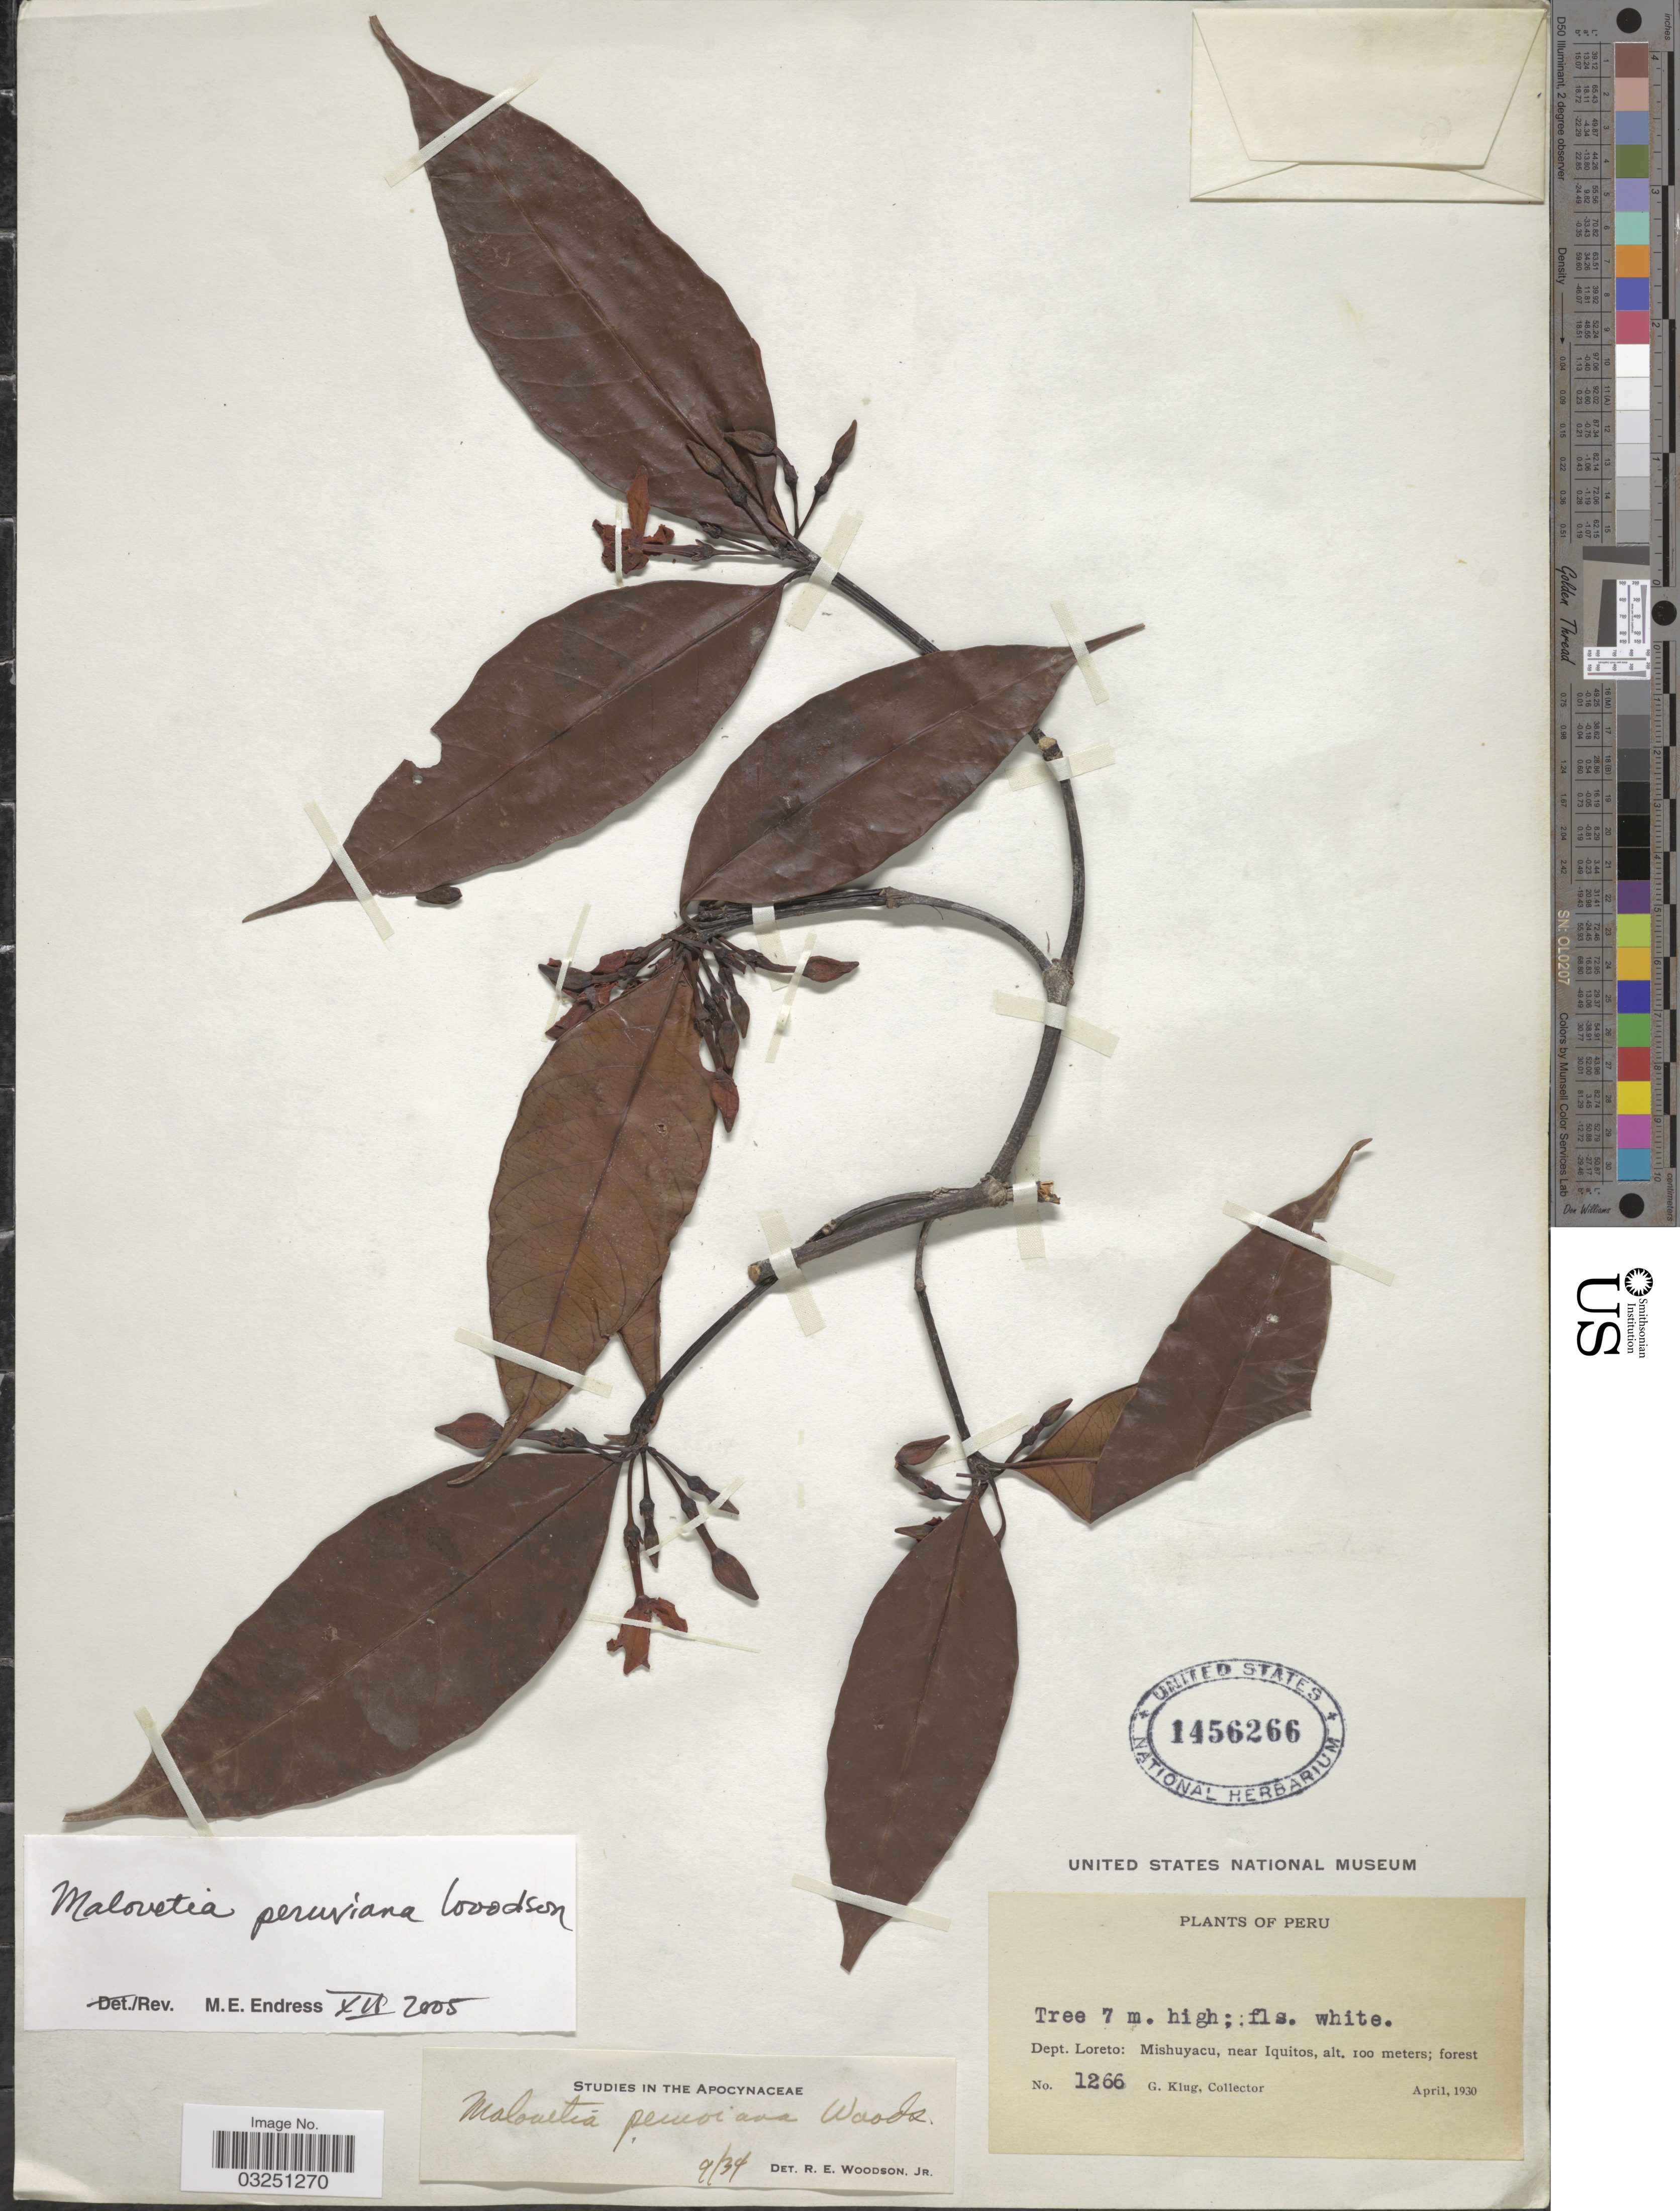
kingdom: Plantae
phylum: Tracheophyta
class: Magnoliopsida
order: Gentianales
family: Apocynaceae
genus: Malouetia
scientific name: Malouetia peruviana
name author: Woodson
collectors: G. Klug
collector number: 1266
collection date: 1930-04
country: Peru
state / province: Loreto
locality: Dept. Loreto: Mishuyacu, near Iquitos.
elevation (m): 100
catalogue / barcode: US 1456266